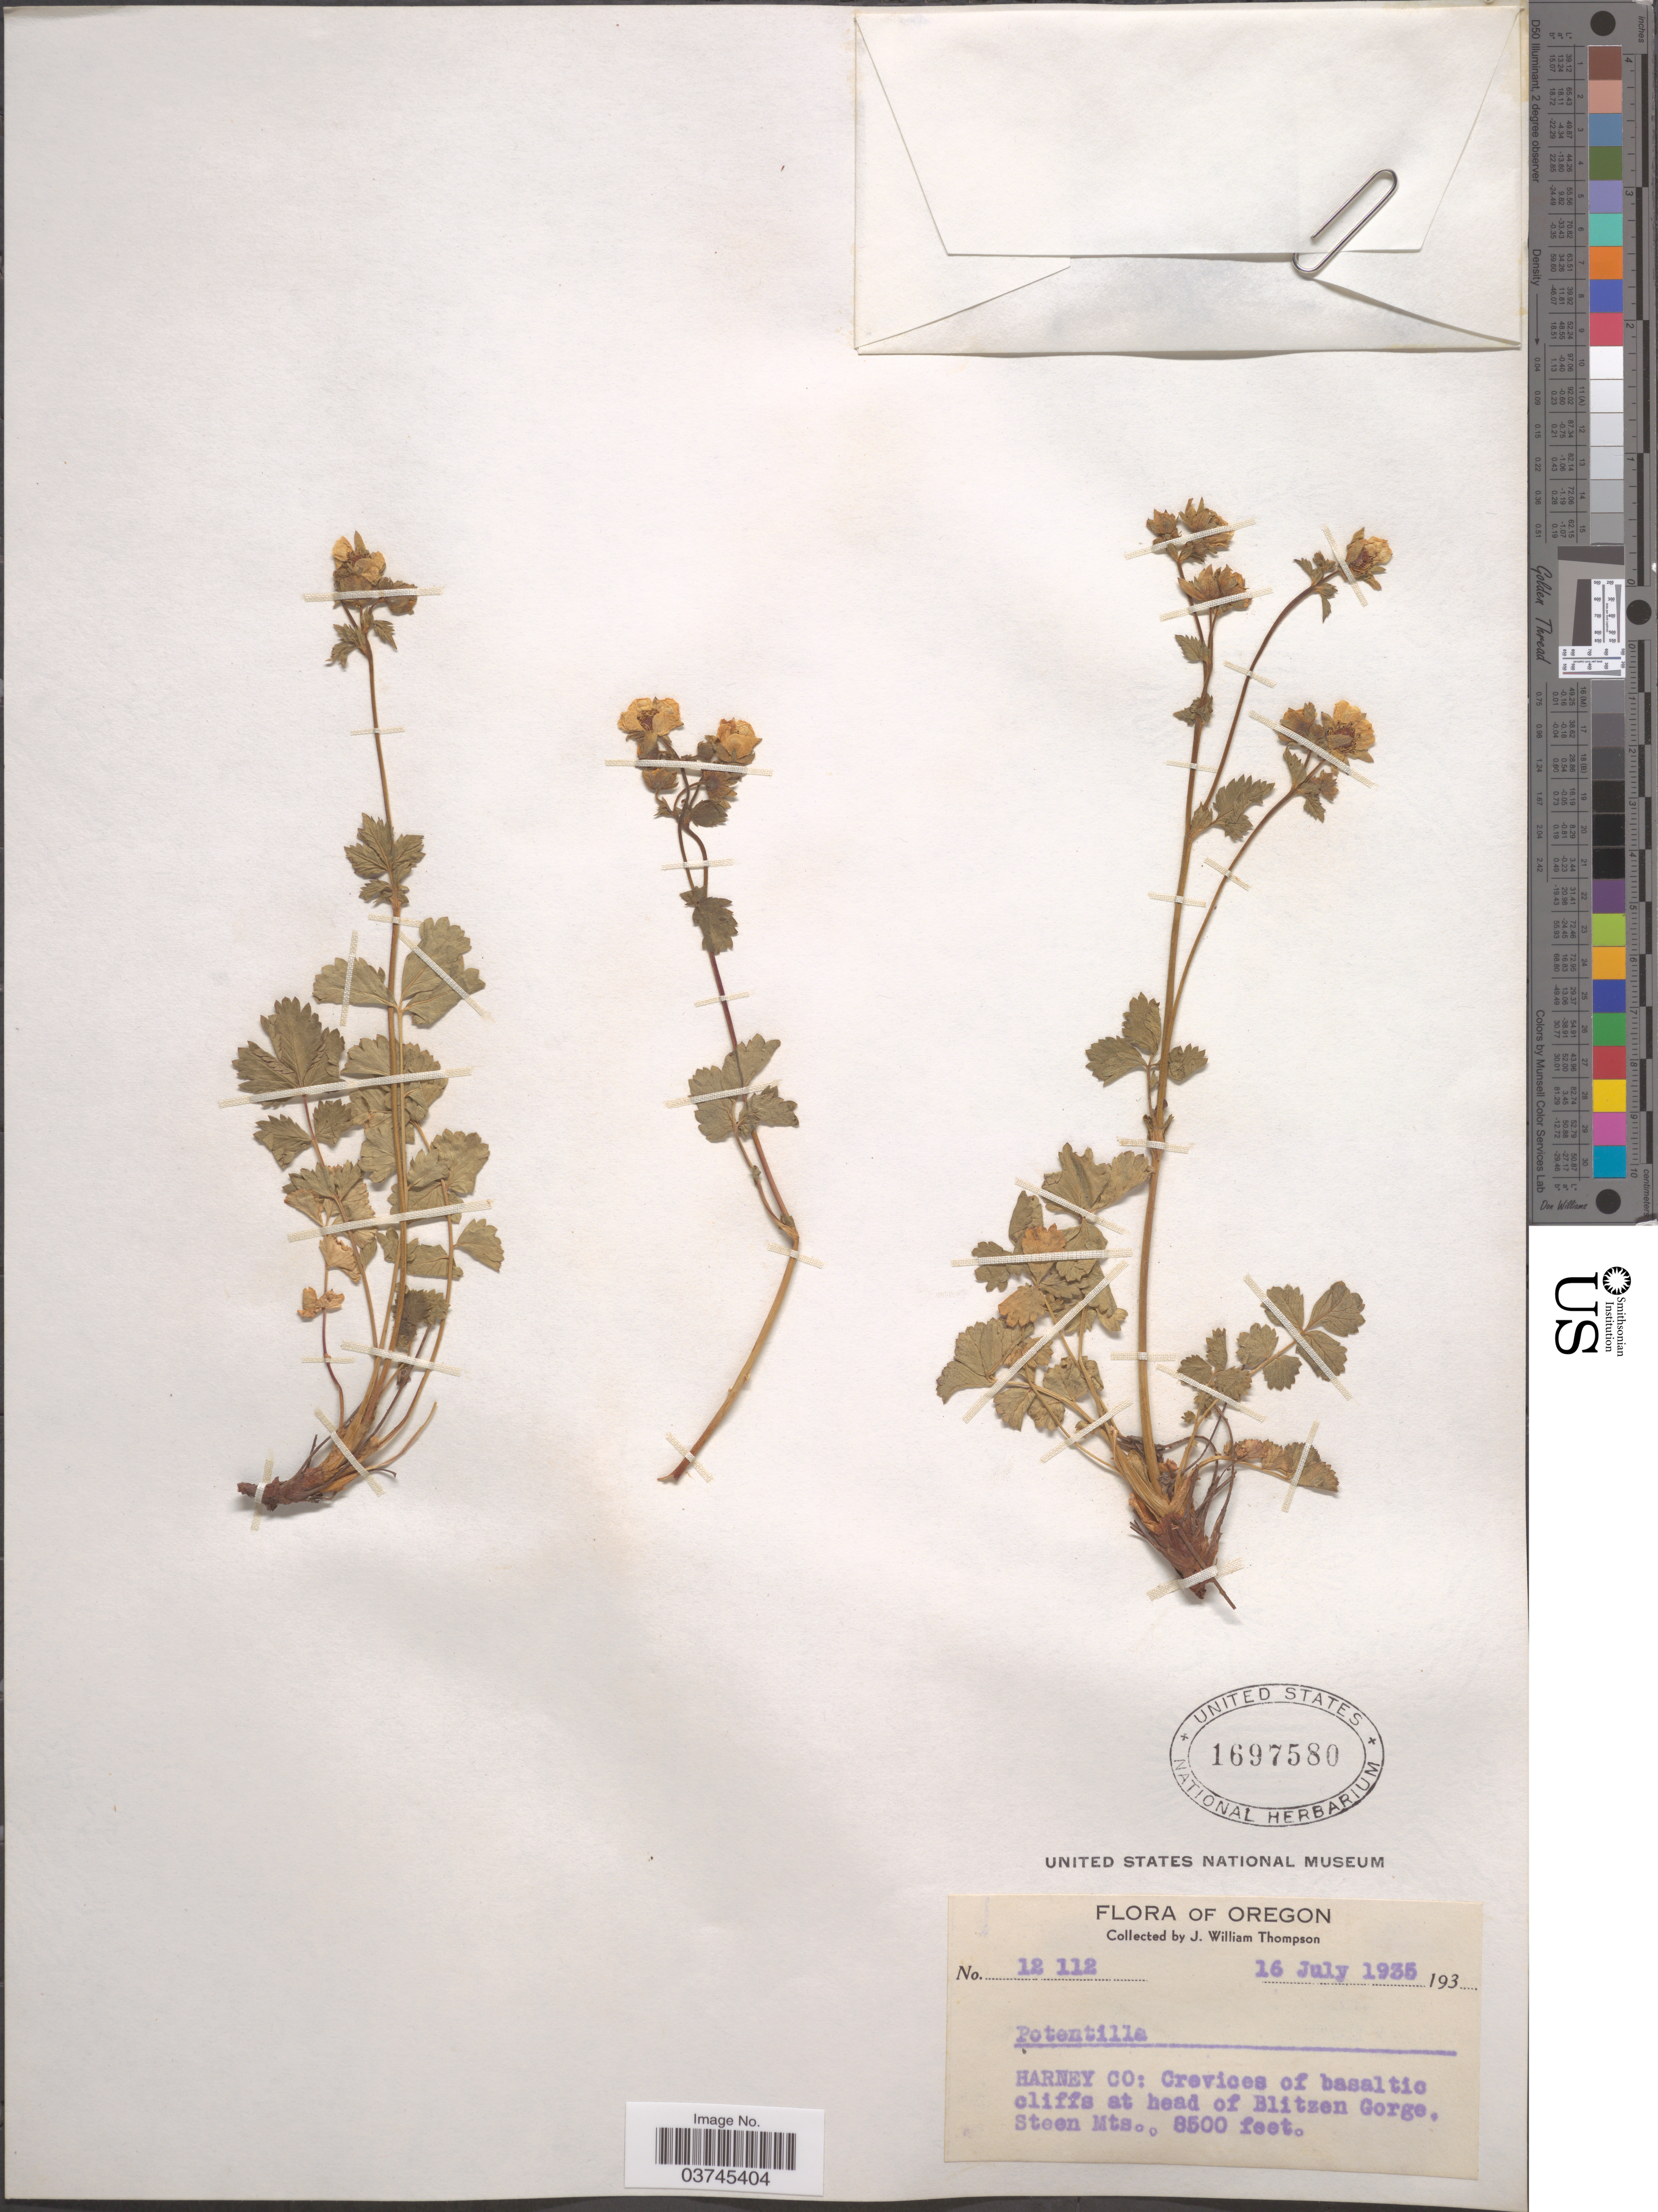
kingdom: Plantae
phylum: Tracheophyta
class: Magnoliopsida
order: Rosales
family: Rosaceae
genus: Drymocallis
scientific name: Drymocallis sp.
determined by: Strong, Mark T., (BOT), Smithsonian Institution - National Museum of Natural History (UNITED STATES)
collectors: J. W. Thompson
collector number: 12112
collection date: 1935-07-16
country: United States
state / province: Oregon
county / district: Harney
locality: Harney Co: Crevices of basaltic cliffs at head of Blitzen Gorge, Steen Mts.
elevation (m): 2591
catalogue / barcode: US 1697580